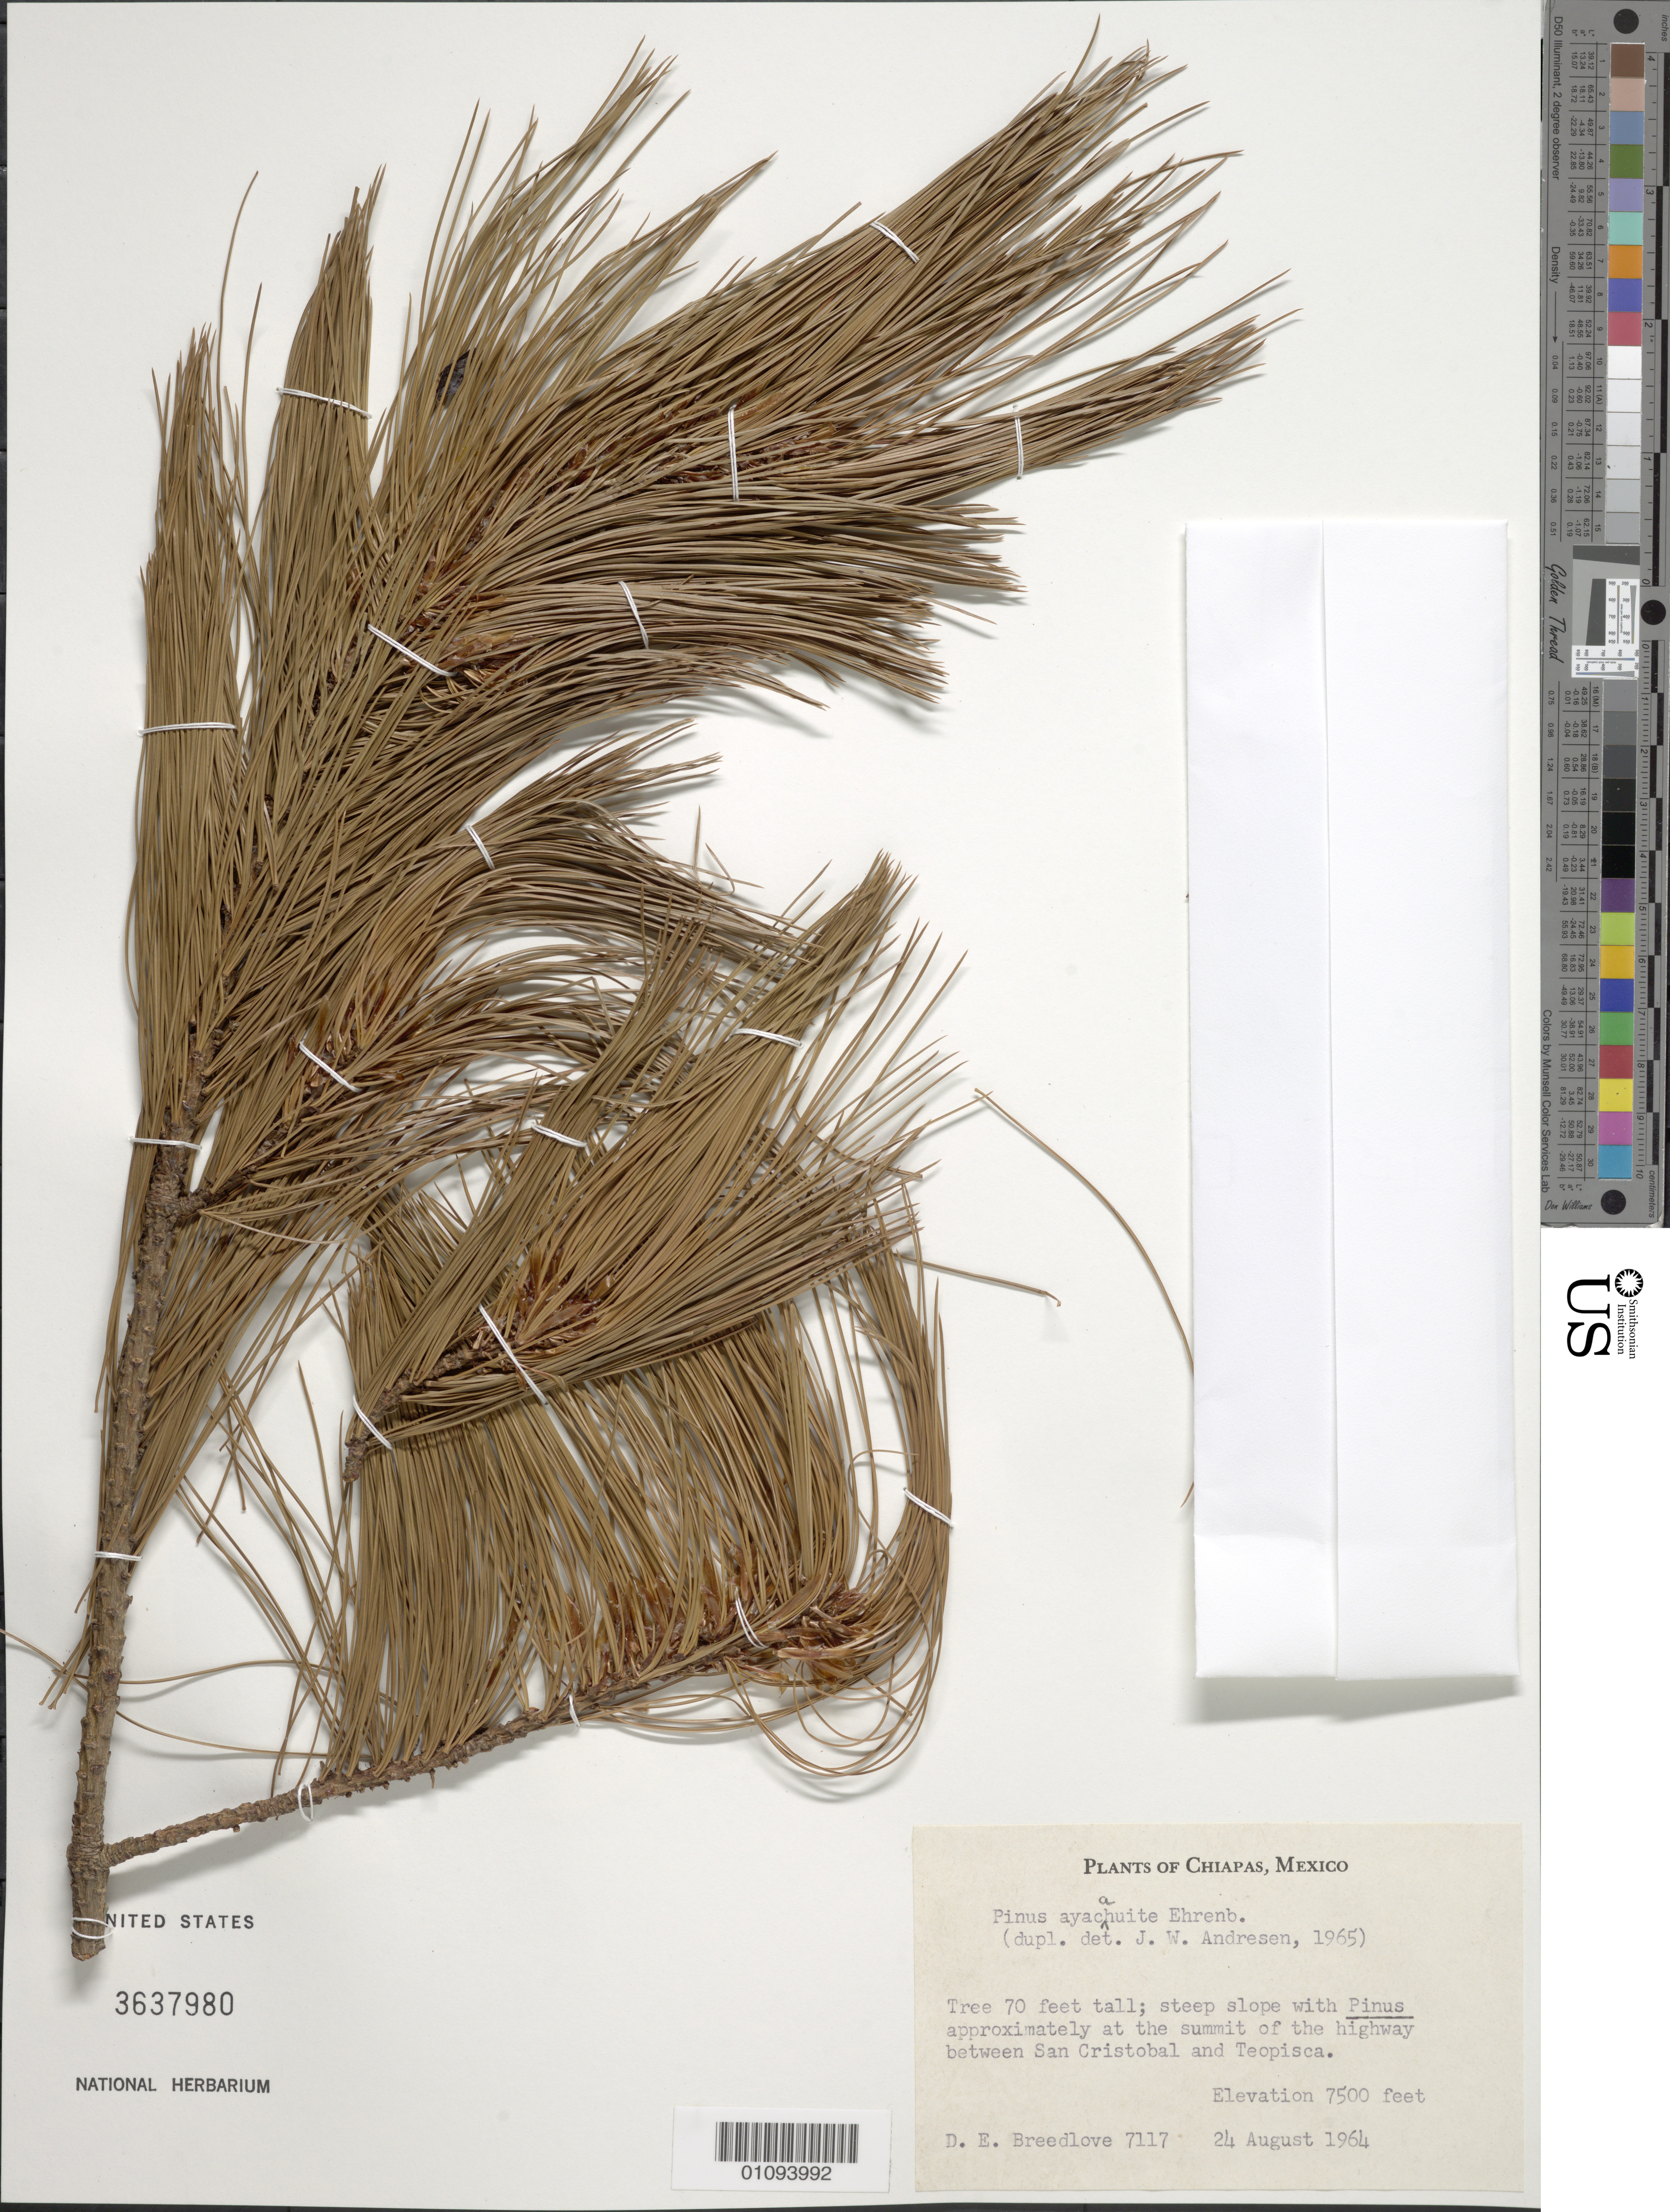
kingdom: Plantae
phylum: Tracheophyta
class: Pinopsida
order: Pinales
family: Pinaceae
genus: Pinus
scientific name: Pinus ayacahuite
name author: Ehrenb. ex Schltdl.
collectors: D. E. Breedlove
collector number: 7177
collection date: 1964-08-24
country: Mexico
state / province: Chiapas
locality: Steep slope at the summit of the highway between the San Cristobal and Teopisca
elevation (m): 2286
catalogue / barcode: US 3637980